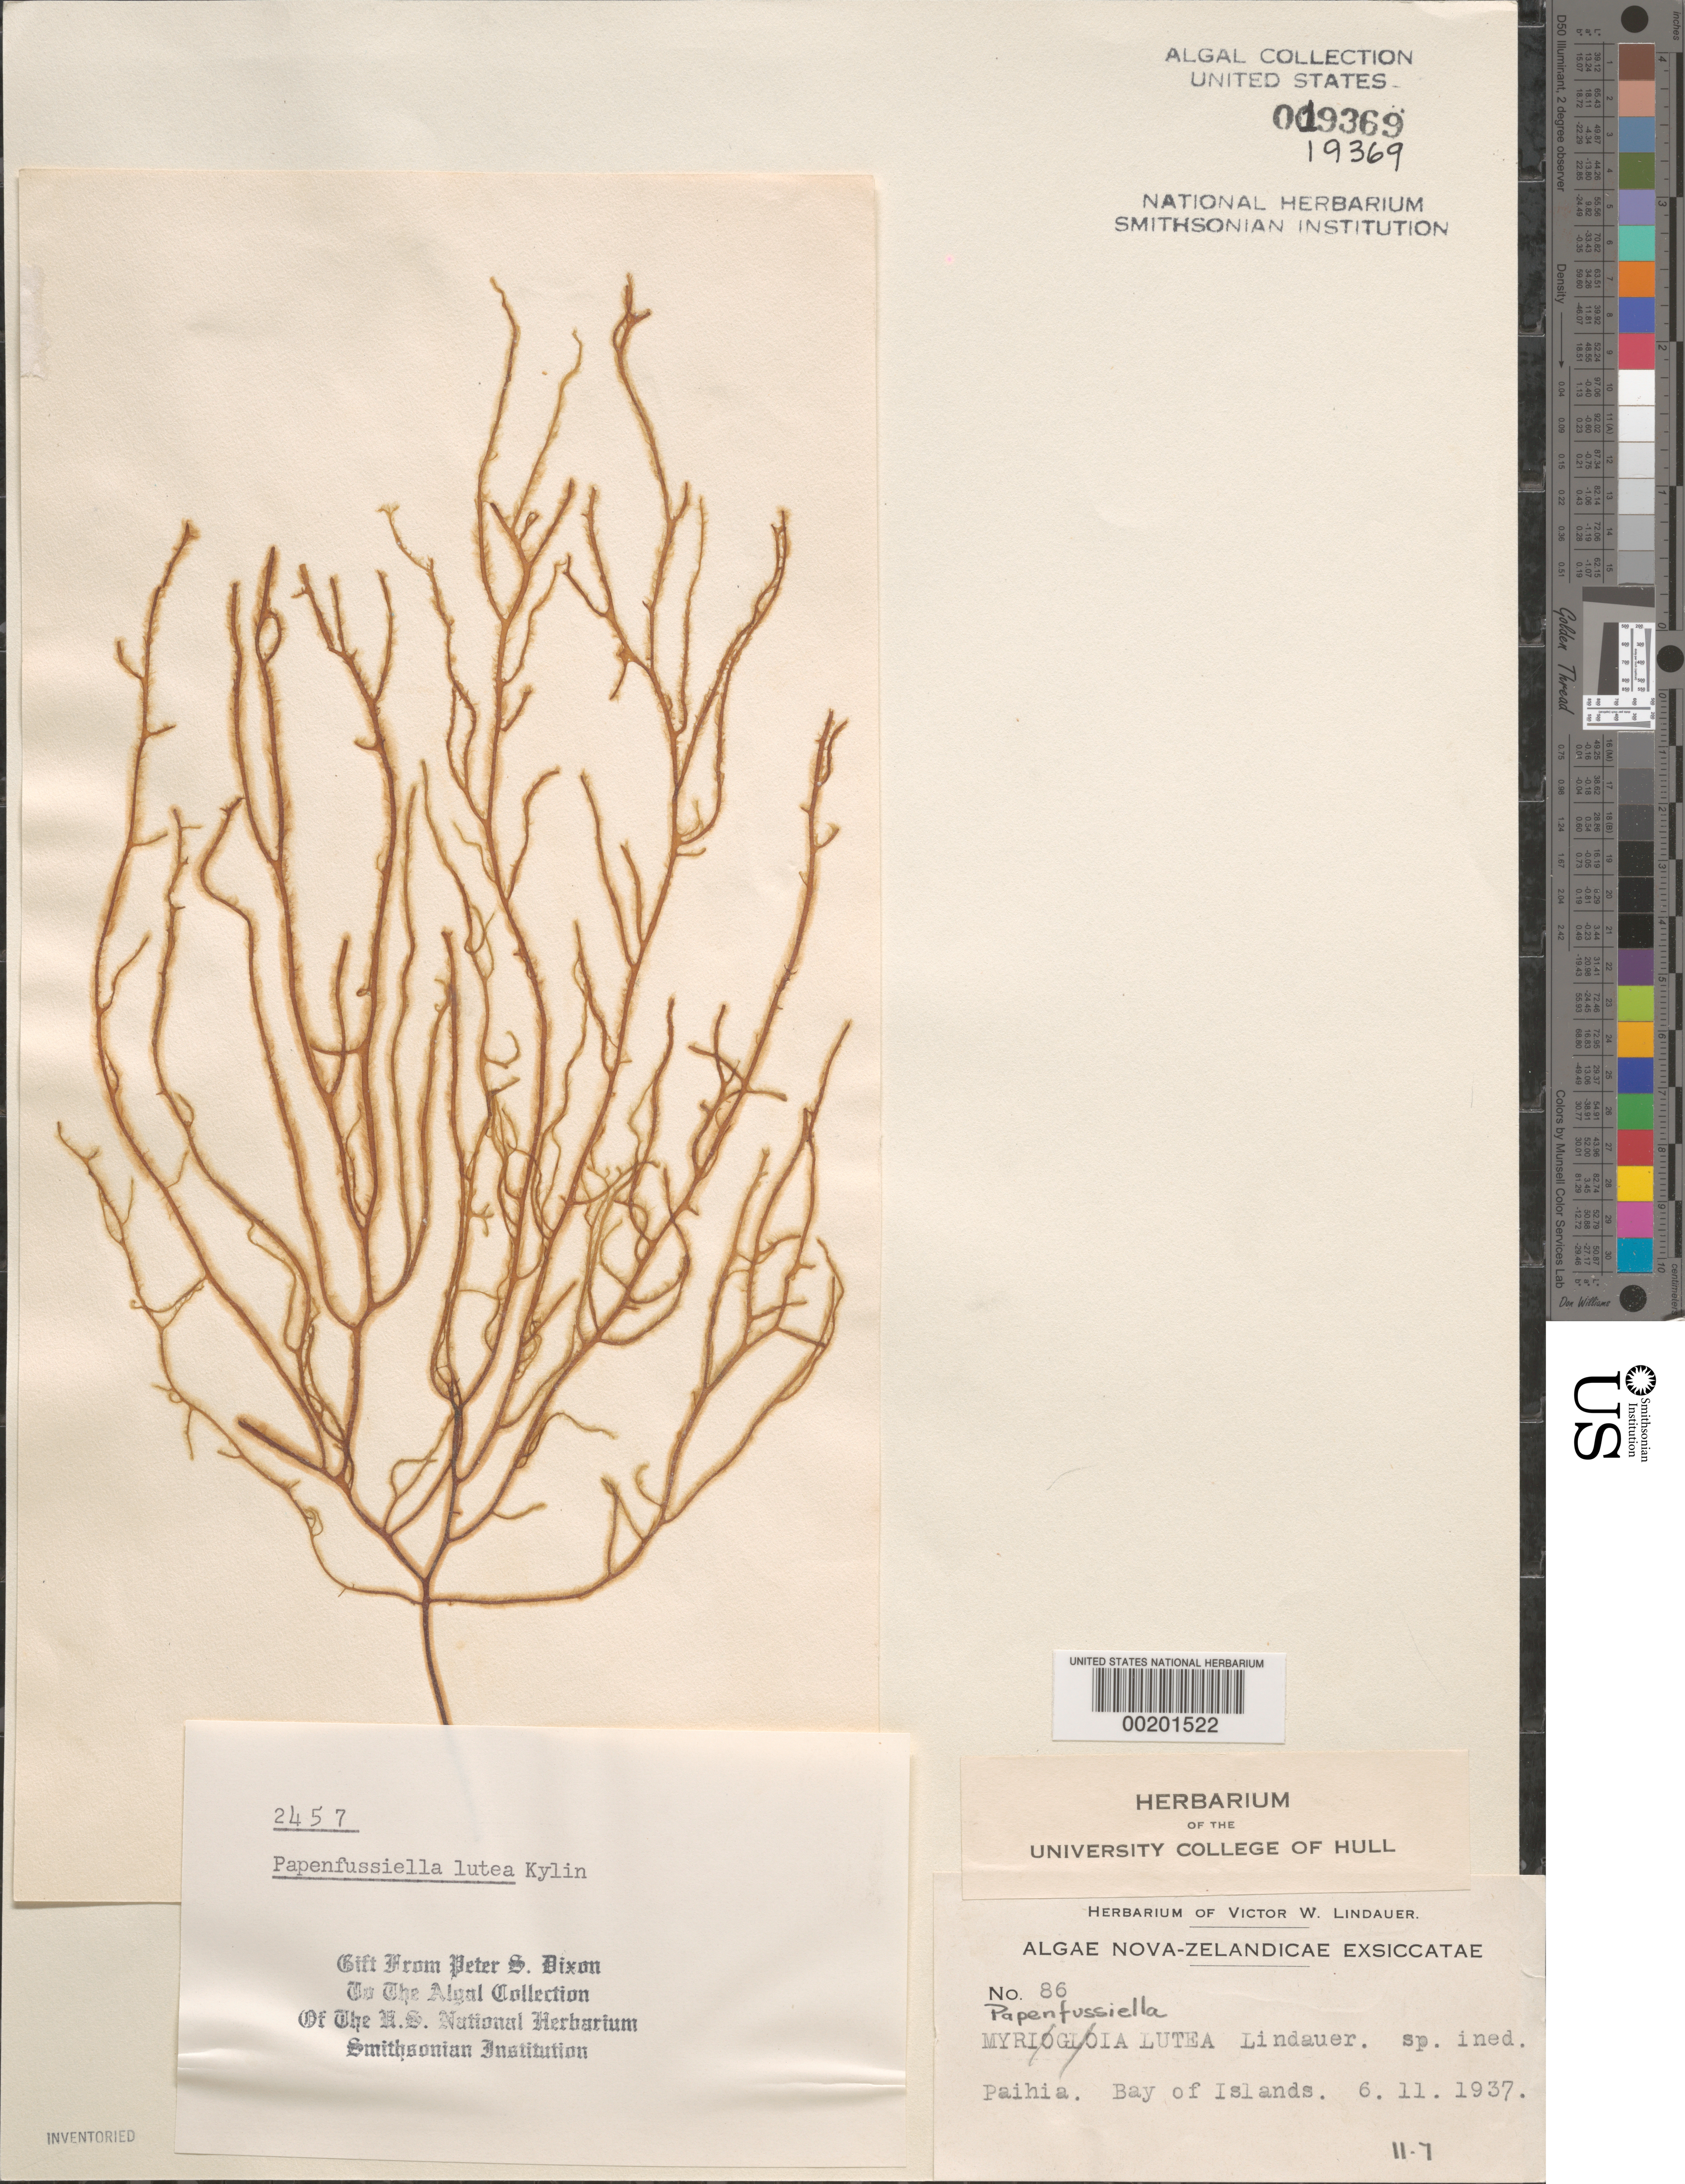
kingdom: Chromista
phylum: Ochrophyta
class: Phaeophyceae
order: Ectocarpales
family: Chordariaceae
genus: Papenfussiella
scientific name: Papenfussiella lutea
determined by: Dixon, P. S.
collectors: V. Lindauer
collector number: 86 & PSD 2457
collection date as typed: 06 Nov 1937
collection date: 1937-11-06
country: New Zealand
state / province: Northland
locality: Bay of islands, paihia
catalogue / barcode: US 19369